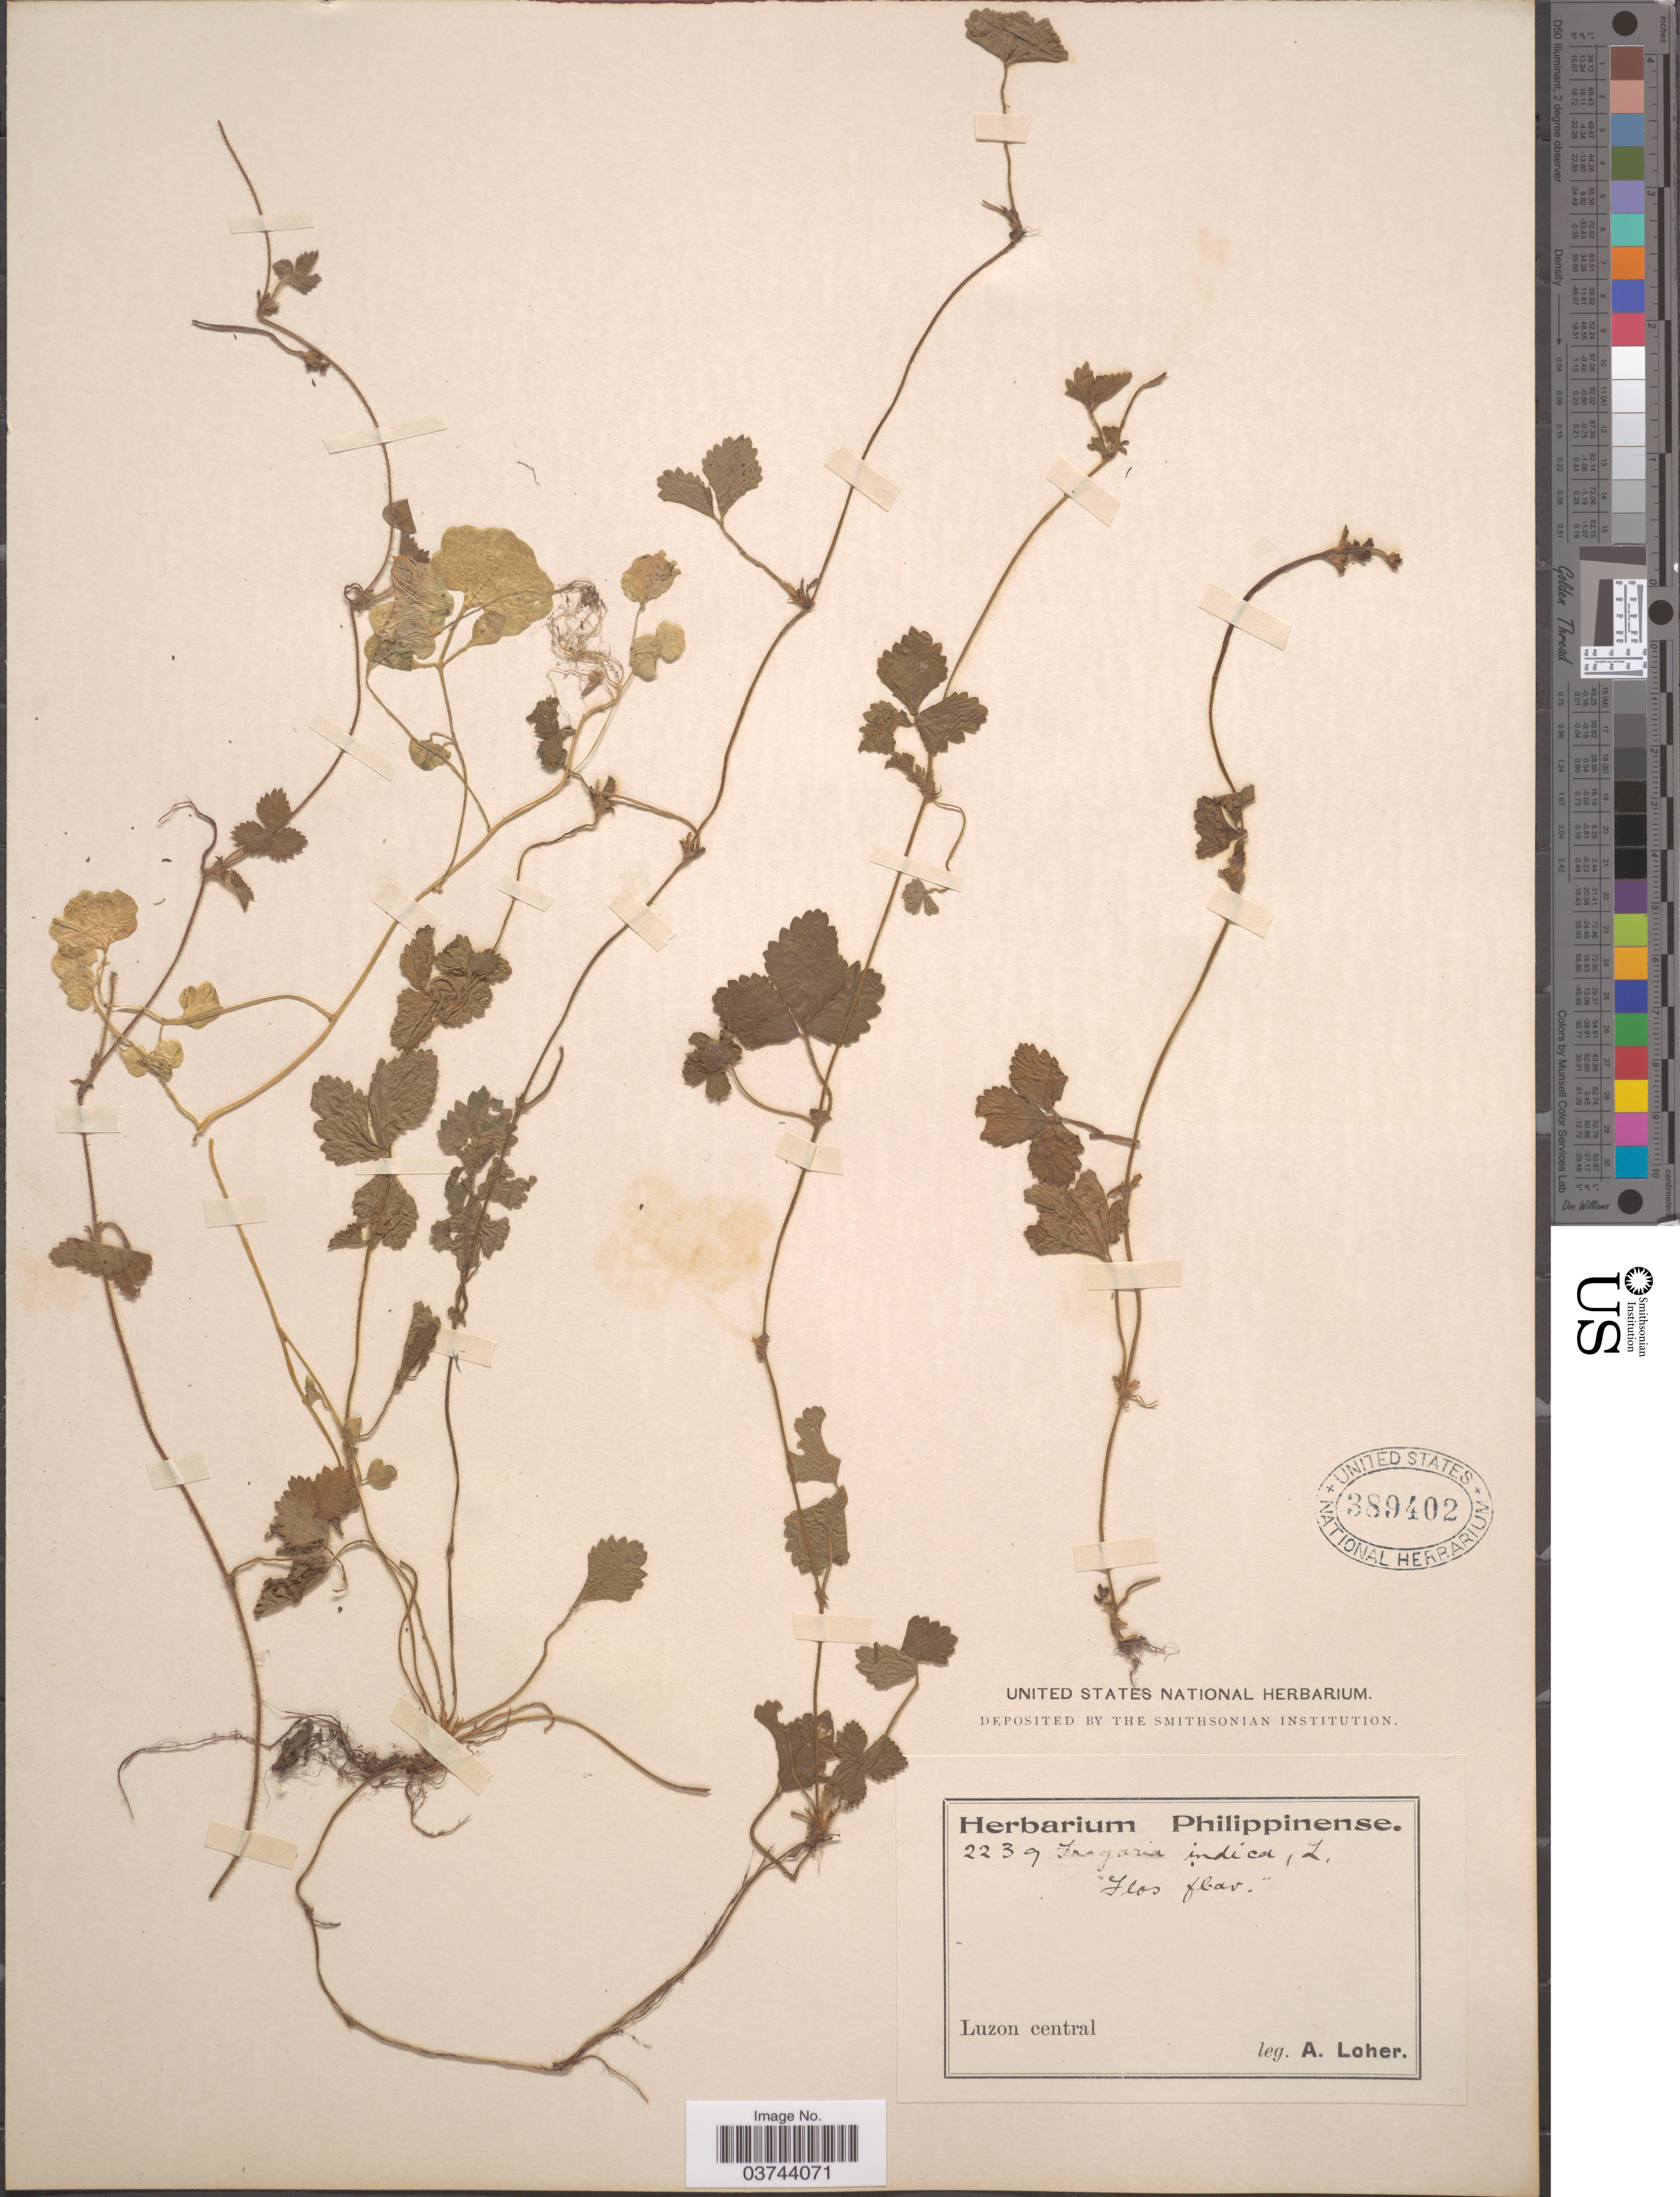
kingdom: Plantae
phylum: Tracheophyta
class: Magnoliopsida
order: Rosales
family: Rosaceae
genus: Potentilla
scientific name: Potentilla indica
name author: (Andrews) Th. Wolf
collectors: A. Loher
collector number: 2239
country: Philippines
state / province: Central Luzon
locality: Luzon central.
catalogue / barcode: US 389402